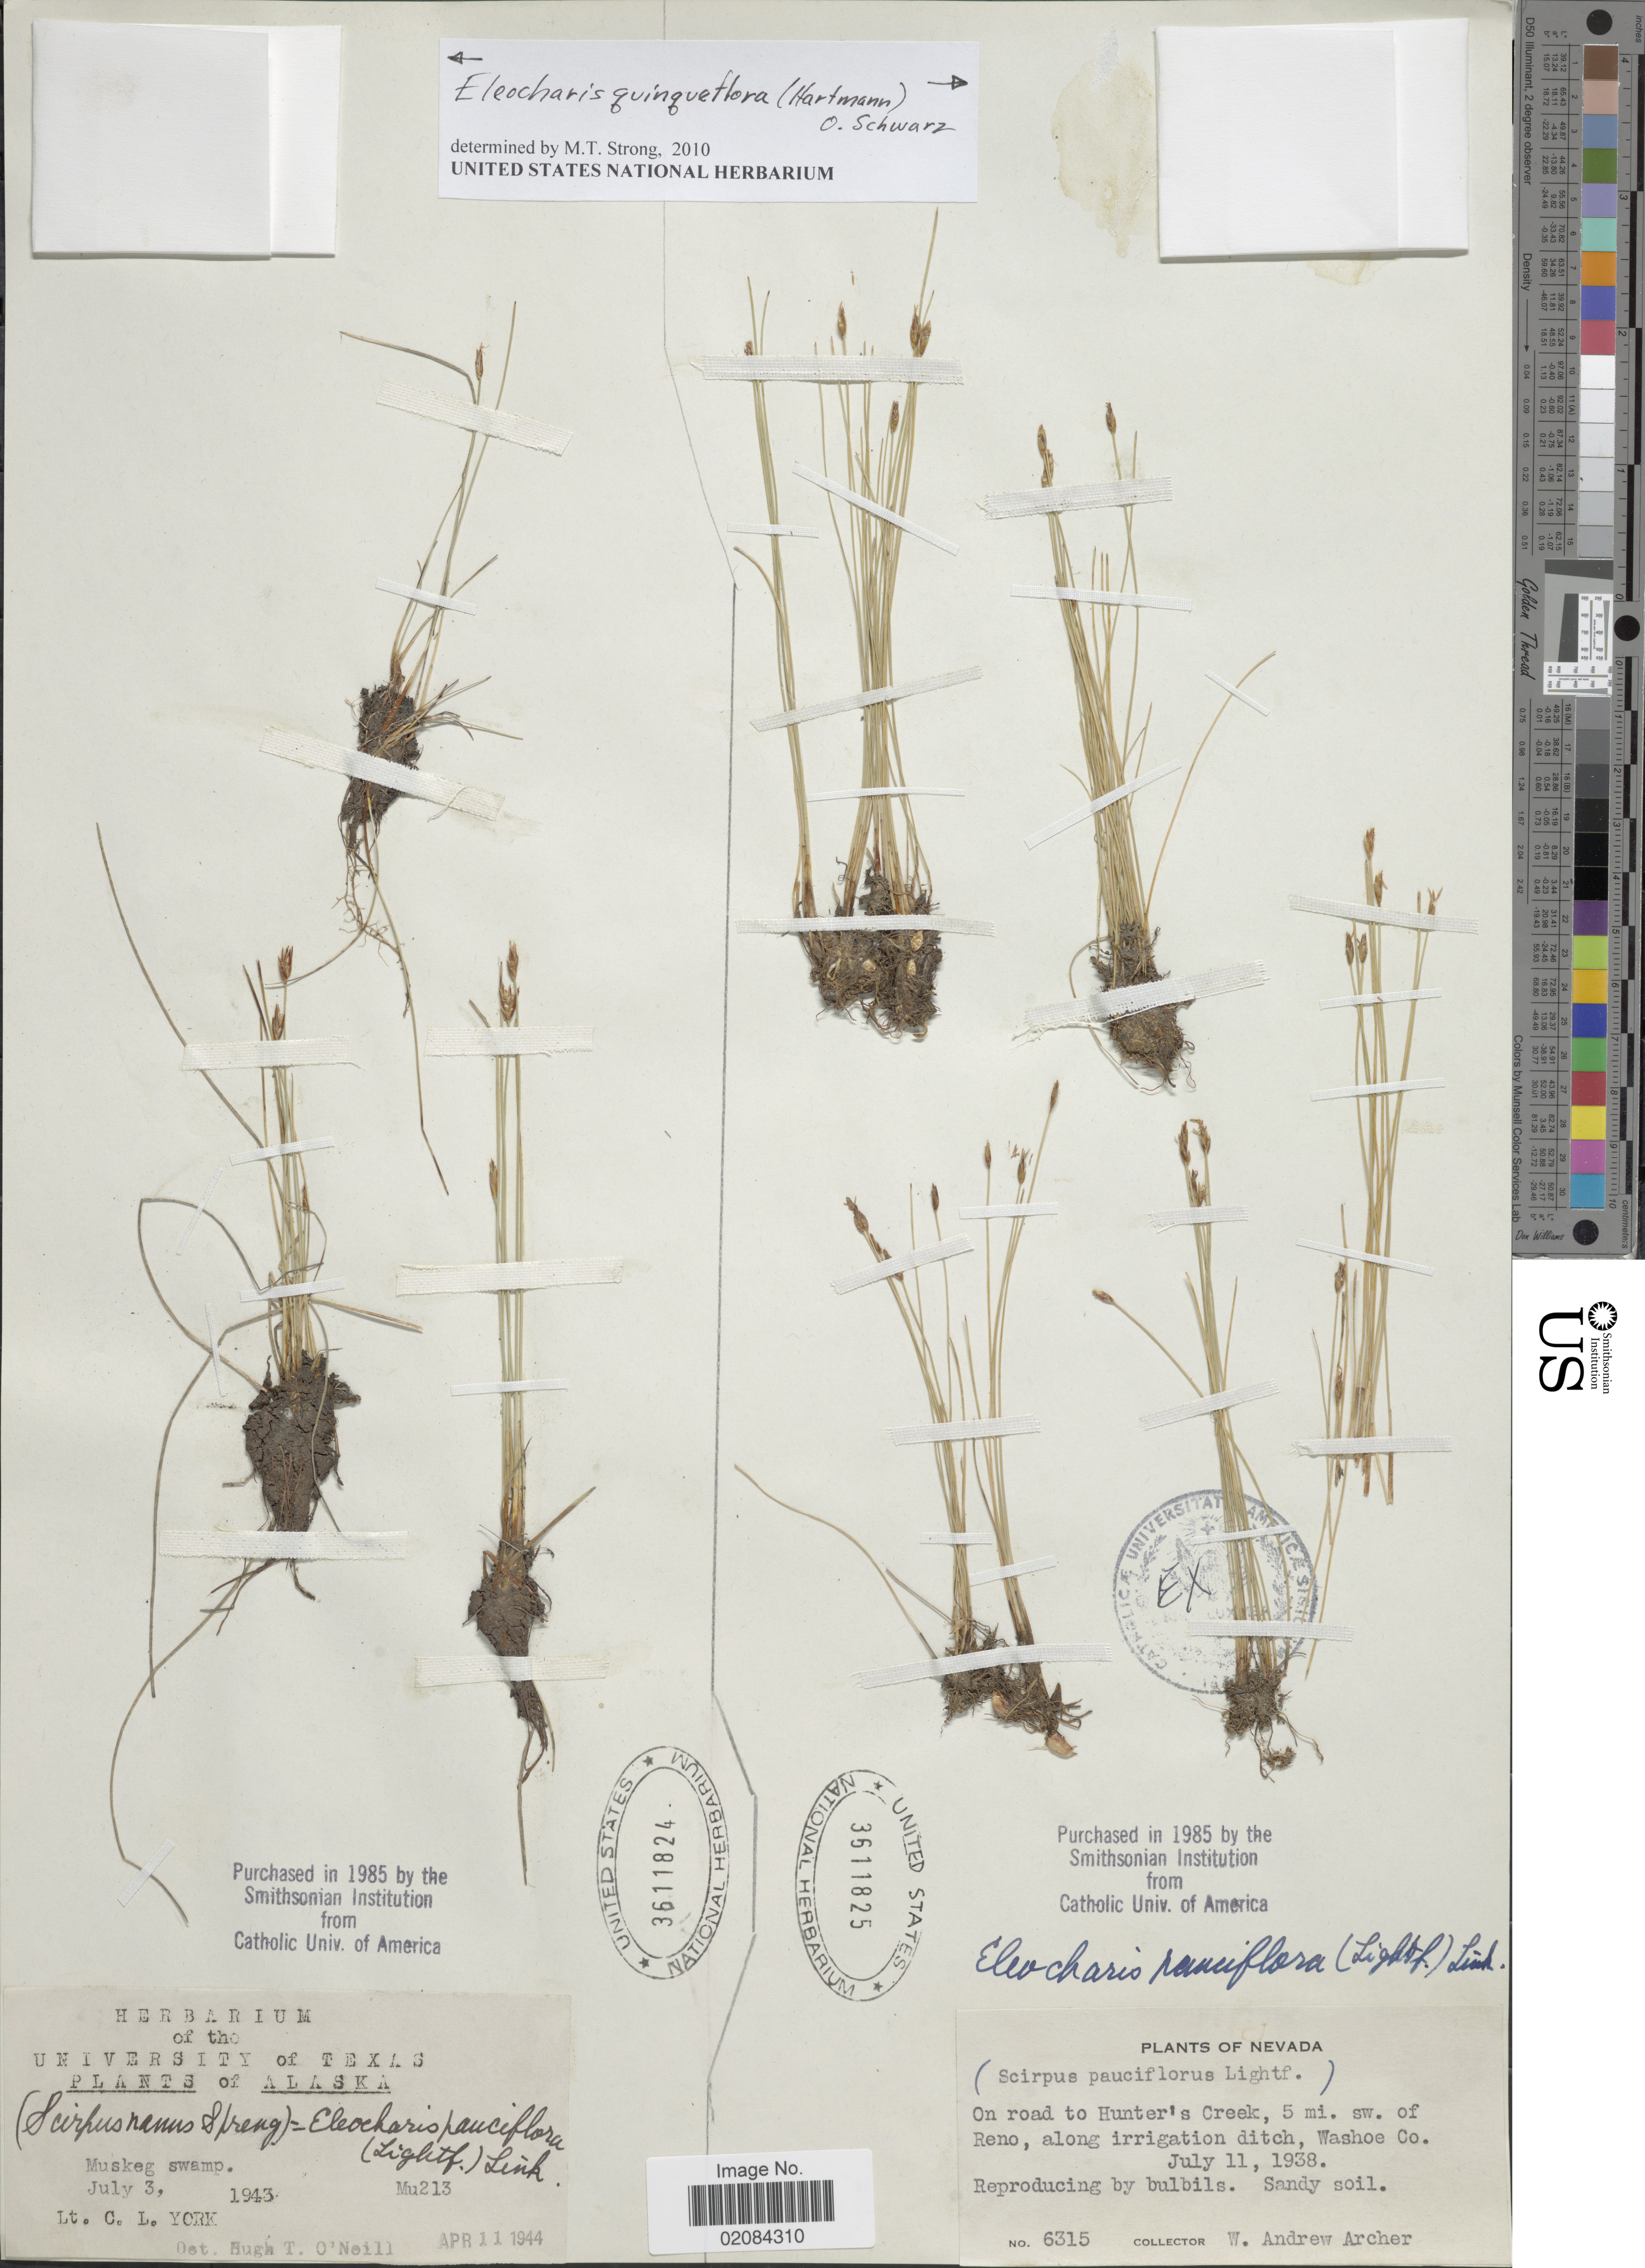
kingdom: Plantae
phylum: Tracheophyta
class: Liliopsida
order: Poales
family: Cyperaceae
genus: Eleocharis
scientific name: Eleocharis quinqueflora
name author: (Hartmann) O. Schwarz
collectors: W. A. Archer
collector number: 6315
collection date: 1938-07-11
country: United States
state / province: Nevada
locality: On road to Hunter's Creek, 5 mi. sw. of Ren, along irrigation ditch, Washoe Co.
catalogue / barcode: US 3611825-2